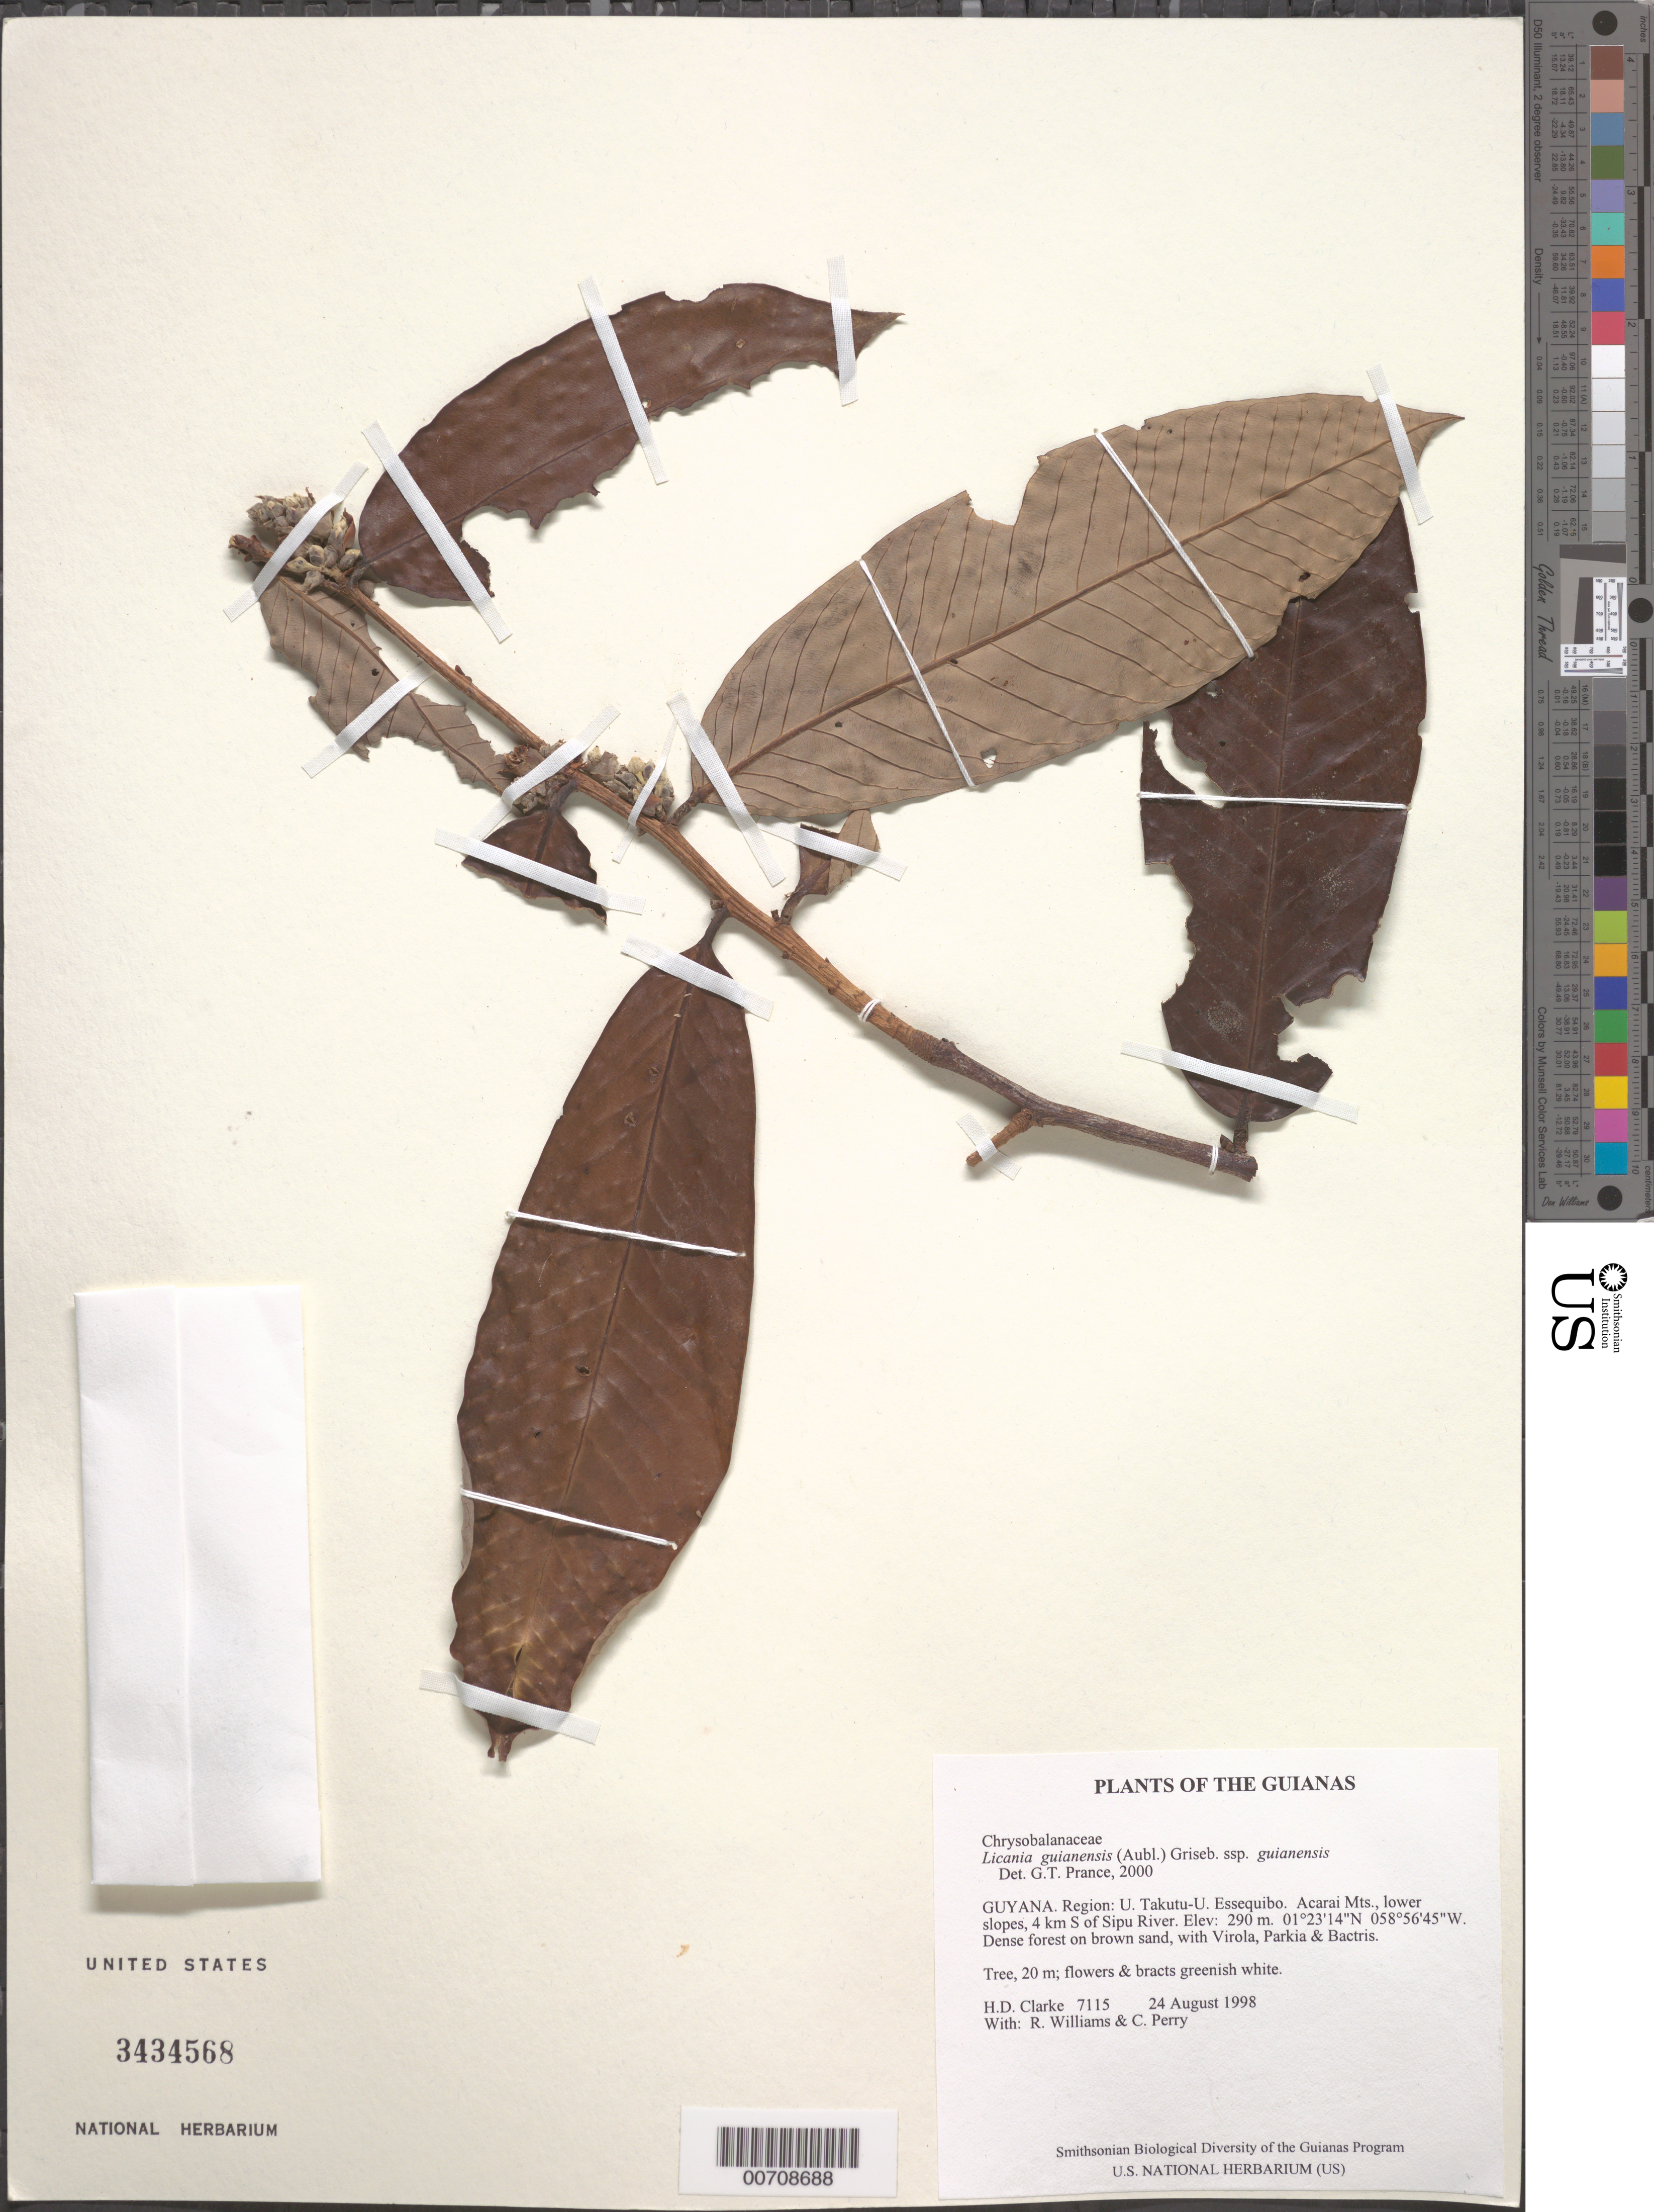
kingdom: Plantae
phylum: Tracheophyta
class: Magnoliopsida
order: Malpighiales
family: Chrysobalanaceae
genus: Moquilea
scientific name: Moquilea guianensis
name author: Aubl.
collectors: H. D. Clarke, R. Williams & C. Perry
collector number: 7115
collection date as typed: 24 August 1998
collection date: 1998-08-24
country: Guyana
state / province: U. Takutu-U. Essequibo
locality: Acarai Mts., lower slopes, 4 km S of Sipu River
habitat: Dense forest on brown sand, with Virola, Parkia & Bactris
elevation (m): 290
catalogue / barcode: US 3434568